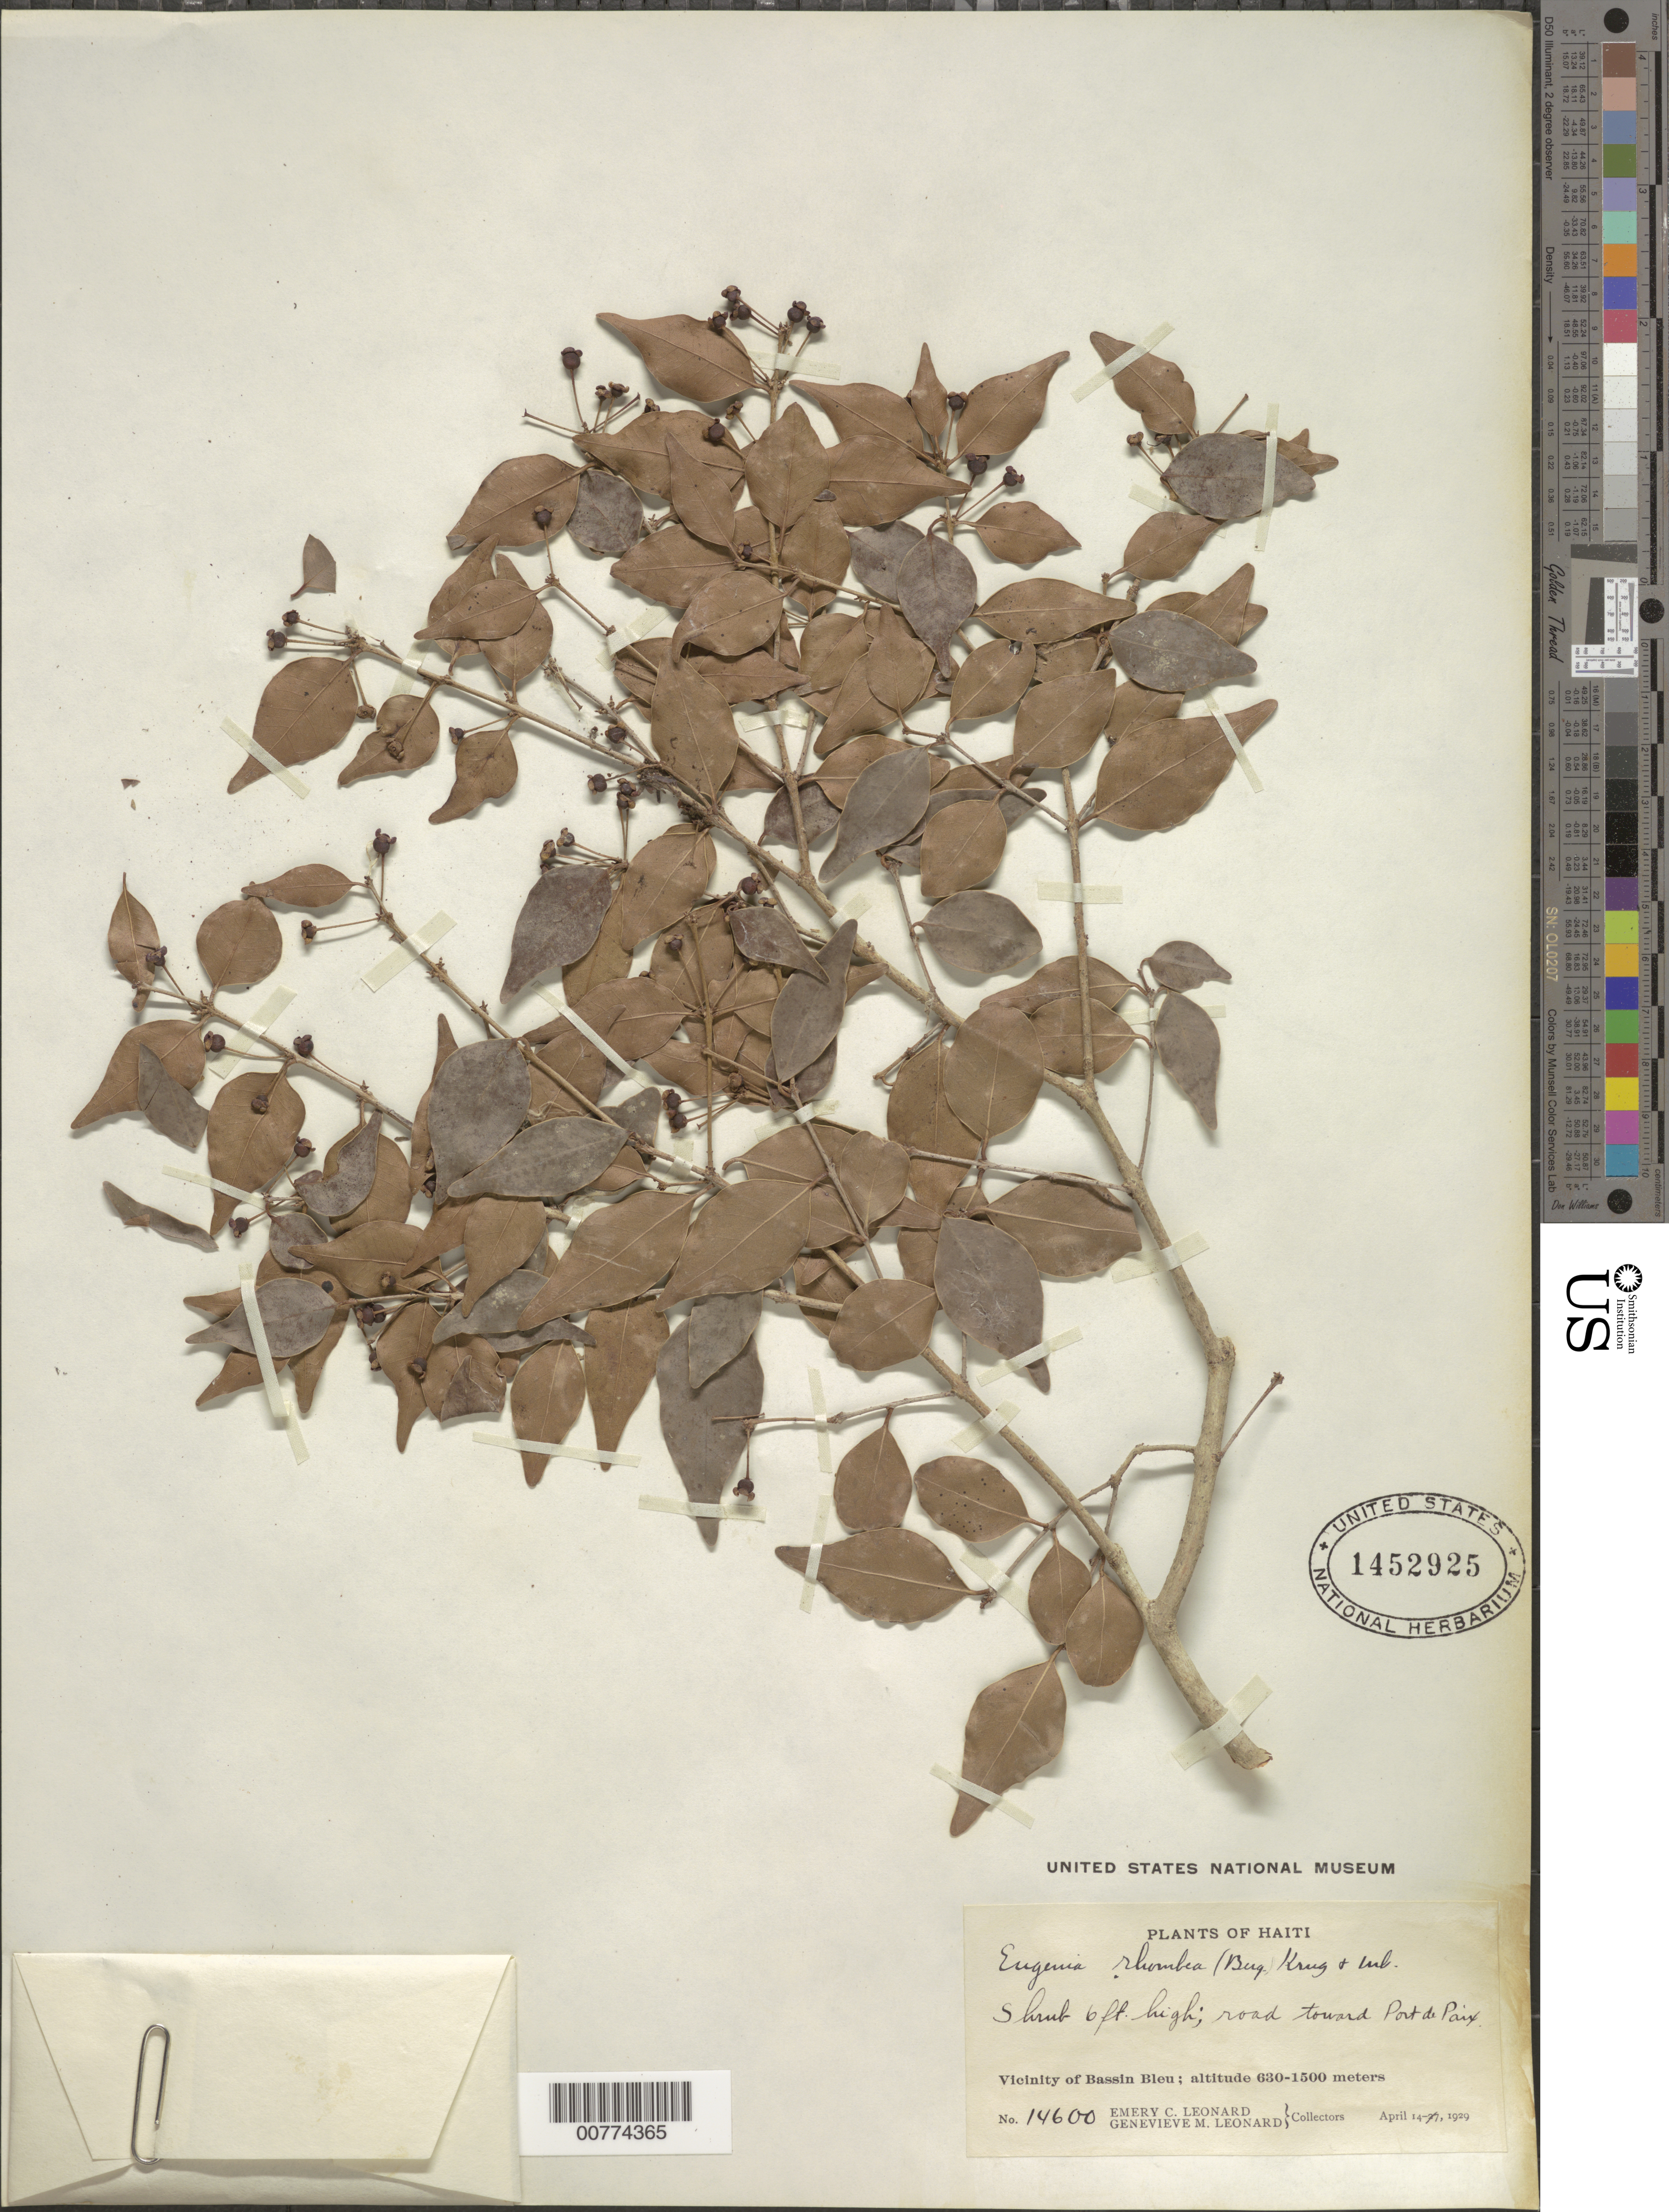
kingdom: Plantae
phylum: Tracheophyta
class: Magnoliopsida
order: Myrtales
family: Myrtaceae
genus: Eugenia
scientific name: Eugenia rhombea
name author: (O. Berg) Krug & Urb.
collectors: E. C. Leonard & G. M. Leonard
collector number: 14600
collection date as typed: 14 Apr 1929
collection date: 1929-04-14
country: Haiti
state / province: Nord-Ouest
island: Hispaniola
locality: Vicinity of Bassin Bleu, road toward Port de Paix.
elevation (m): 630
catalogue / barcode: US 1452925